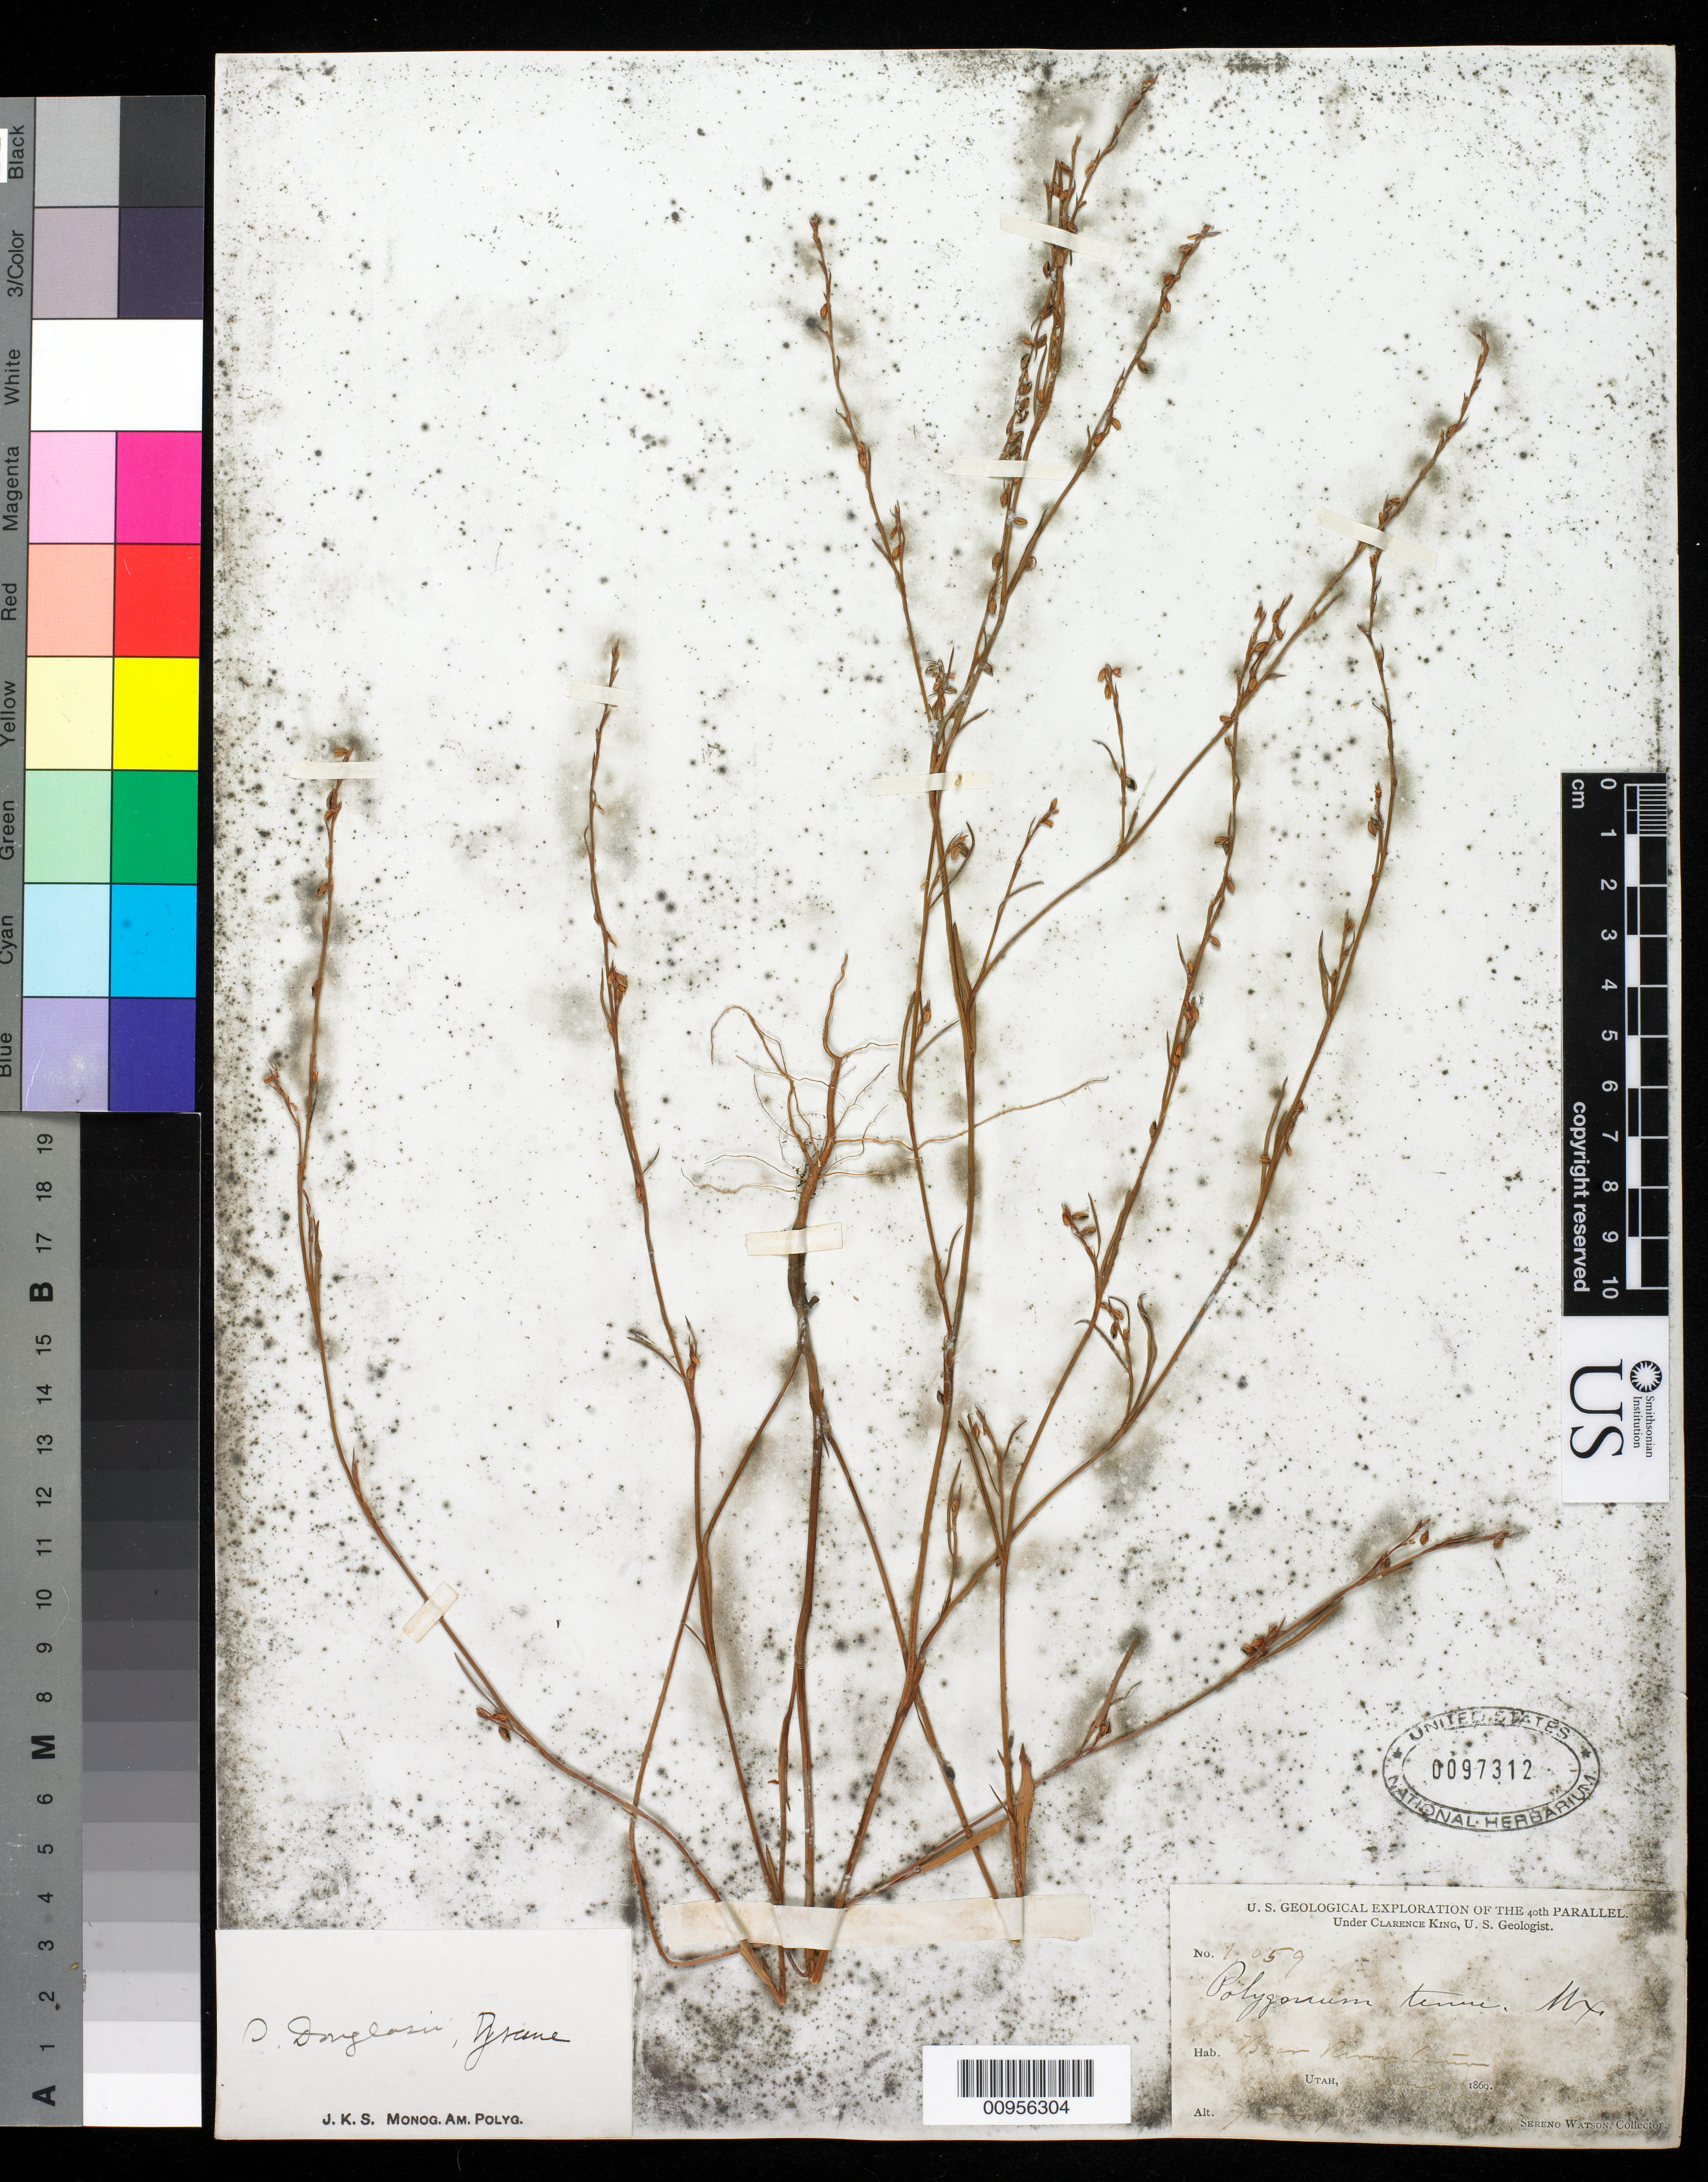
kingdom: Plantae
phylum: Tracheophyta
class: Magnoliopsida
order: Caryophyllales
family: Polygonaceae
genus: Polygonum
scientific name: Polygonum douglasii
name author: Greene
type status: Syntype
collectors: S. Watson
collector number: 1059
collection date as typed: Aug 1869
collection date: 1869-08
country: United States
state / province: Utah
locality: Bear River Cañon.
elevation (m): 2134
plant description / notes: Name superfluously neotypified (neotype: Culbertson 4391) by J.C. Hickman, Madroño 31: 250 (1984).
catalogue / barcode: US 97312